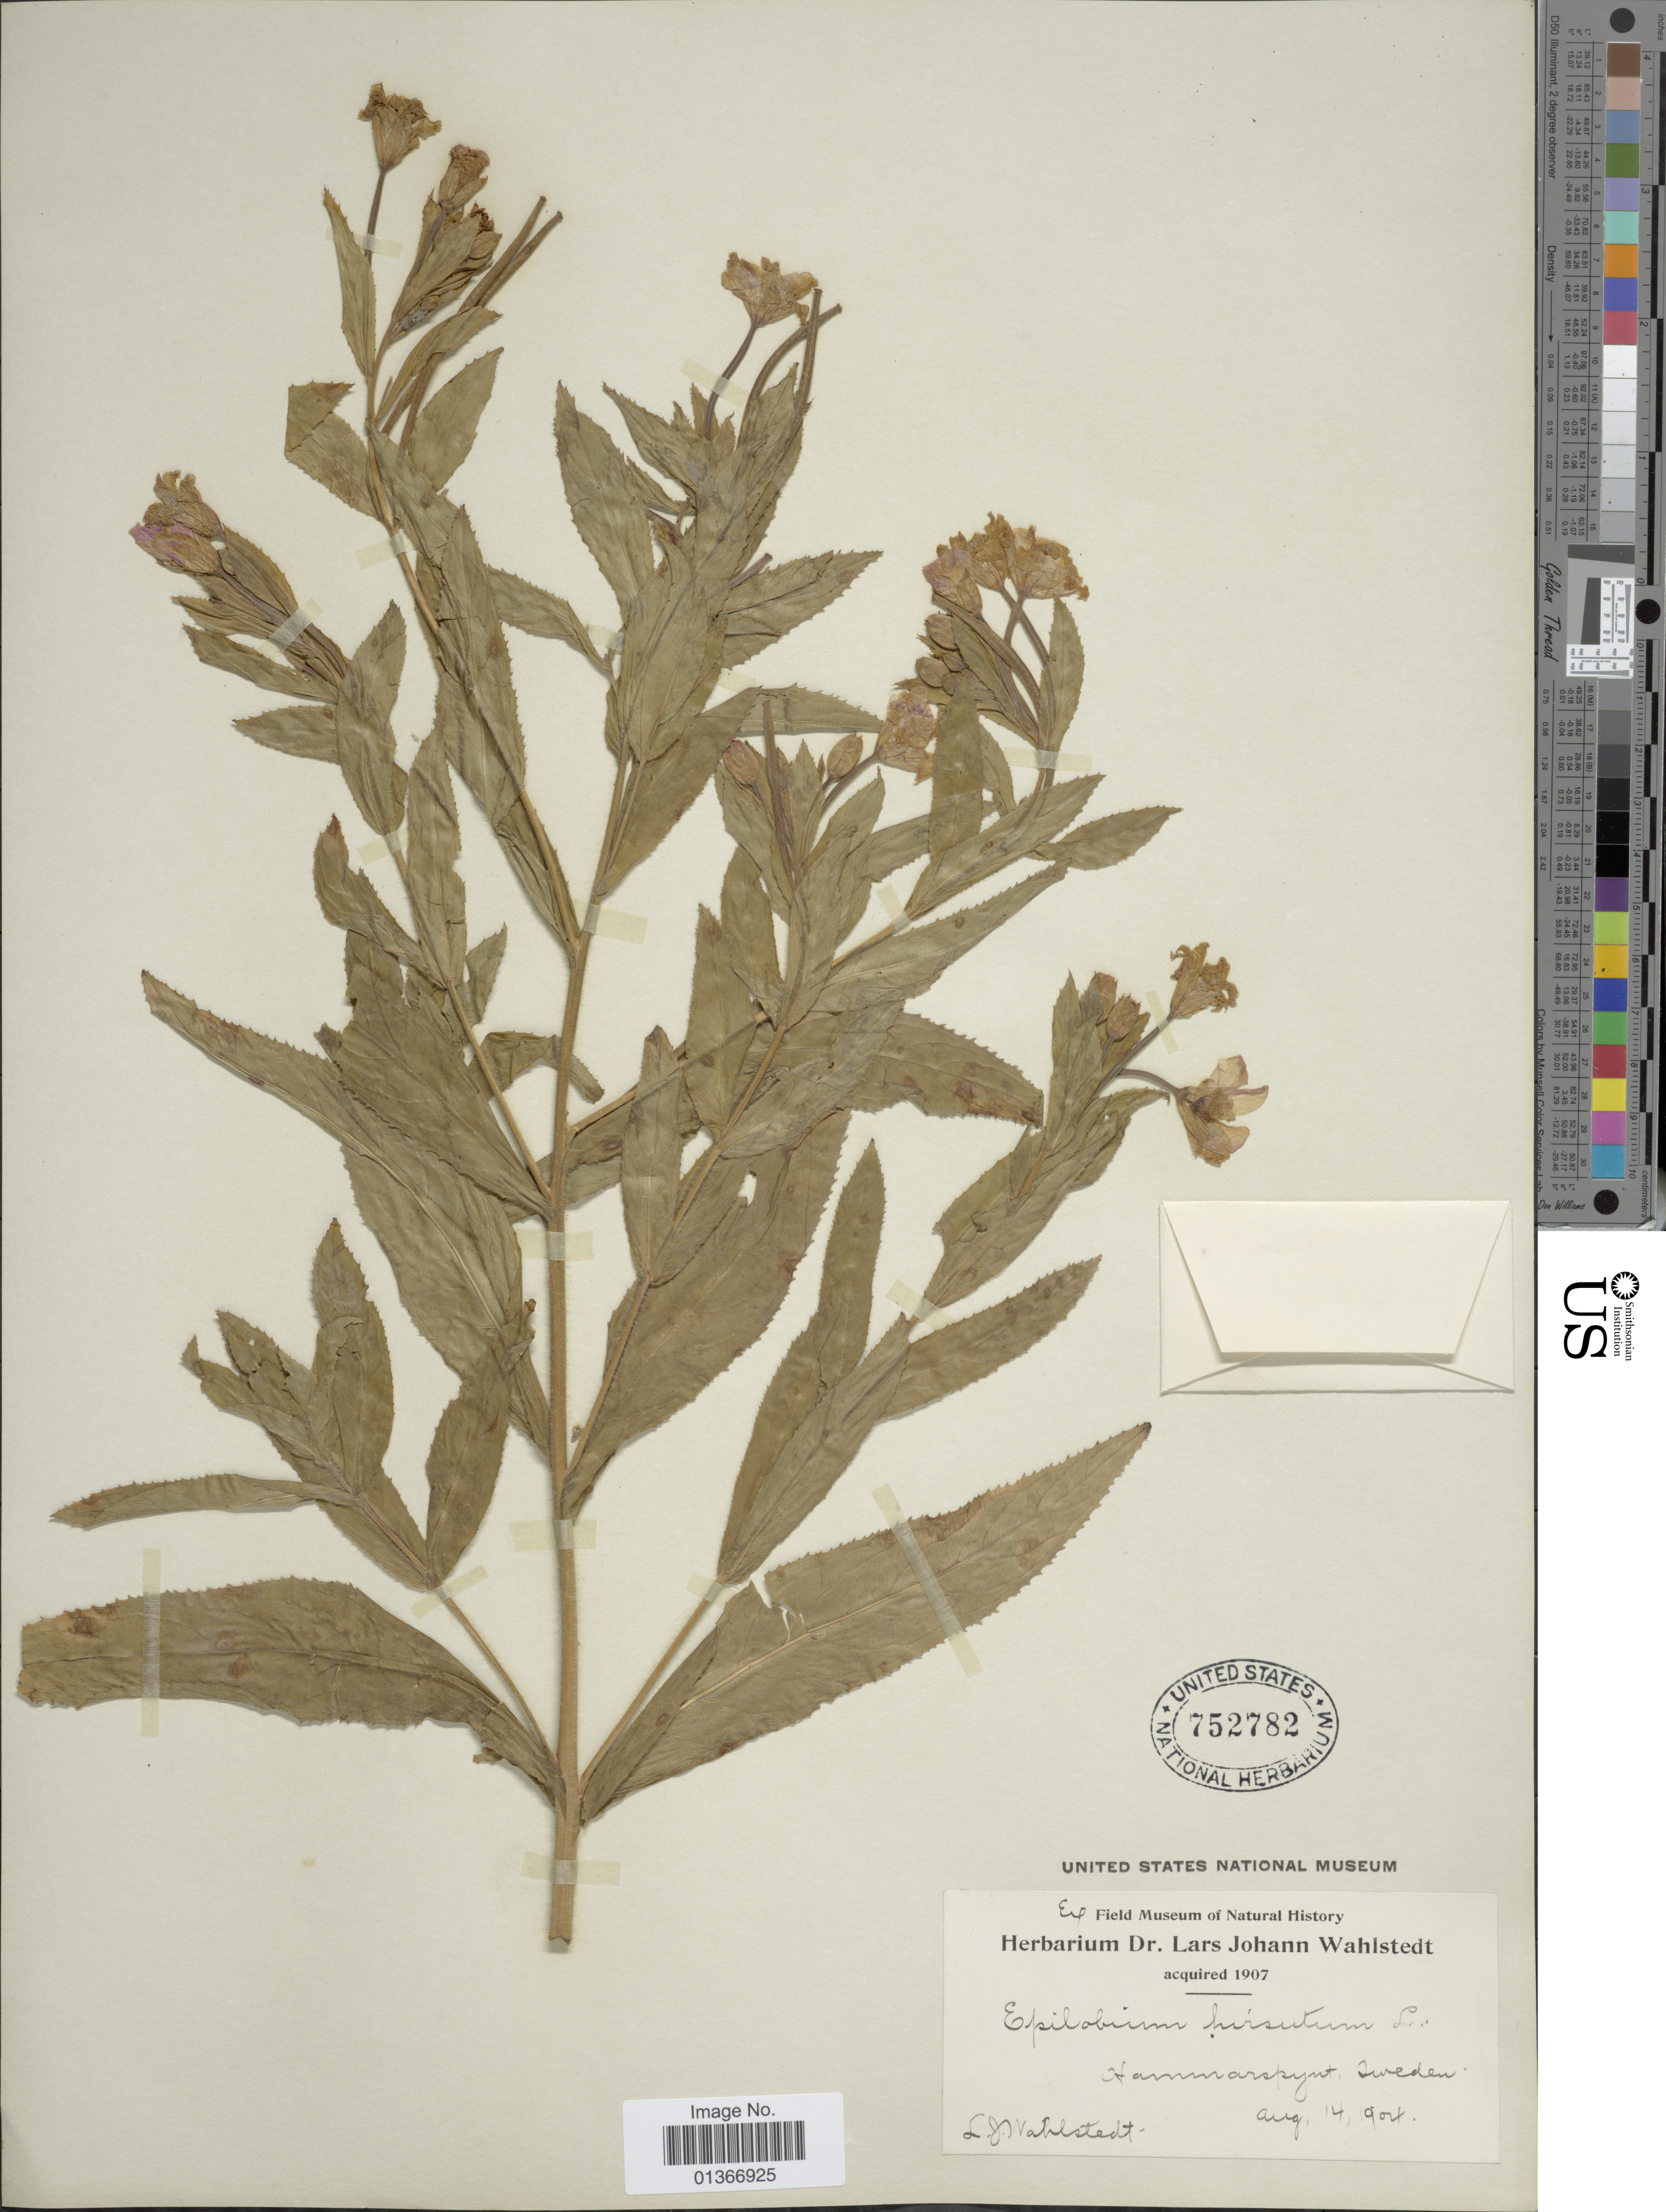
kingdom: Plantae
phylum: Tracheophyta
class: Magnoliopsida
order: Myrtales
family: Onagraceae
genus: Epilobium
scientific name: Epilobium hirsutum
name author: L.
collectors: L. J. Wahlstedt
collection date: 1904-08-14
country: Sweden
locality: Hammarsbynt. [interpreted]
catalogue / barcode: US 752782